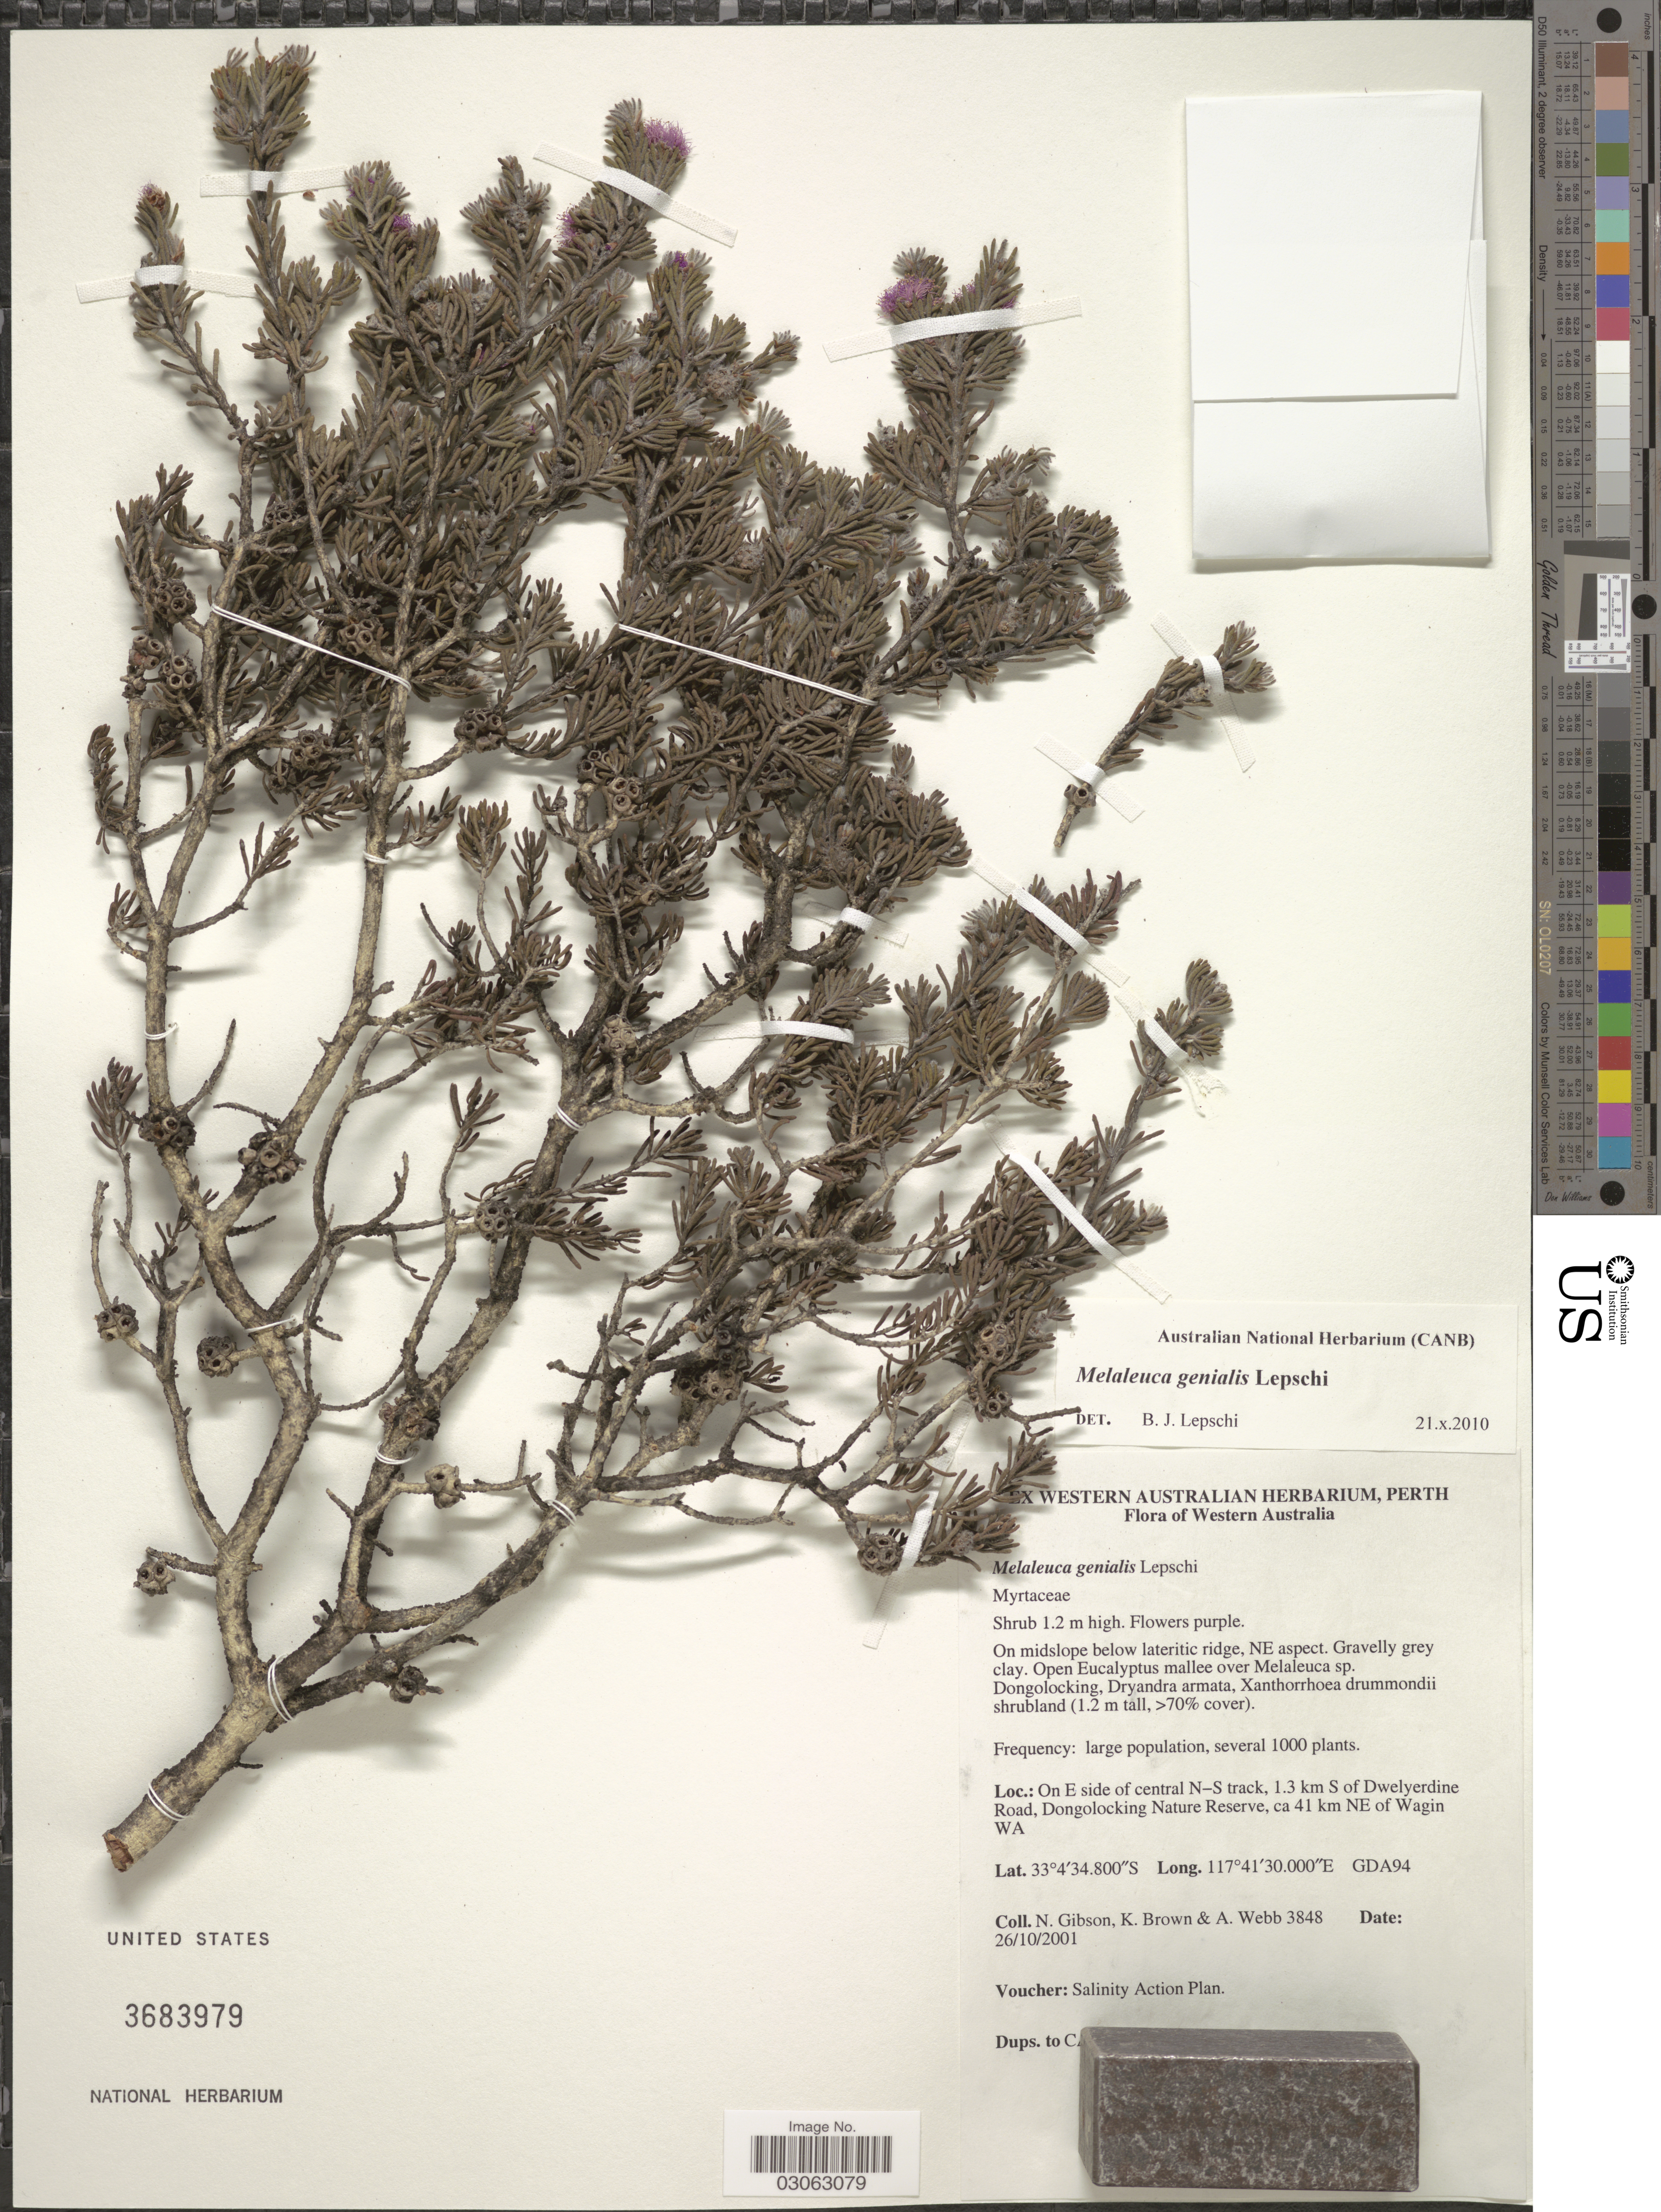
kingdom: Plantae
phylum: Tracheophyta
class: Magnoliopsida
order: Myrtales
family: Myrtaceae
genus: Melaleuca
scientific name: Melaleuca genialis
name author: Lepschi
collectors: N. Gibson, K. Brown & A. Webb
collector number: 3848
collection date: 2001-10-26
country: Australia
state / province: Western Australia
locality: On E side of central N-S track, 1.3 km S of Dwelyerdine Road, Dongolocking Nature Reserve, ca 41 km NE of Wagin WA.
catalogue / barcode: US 3683979